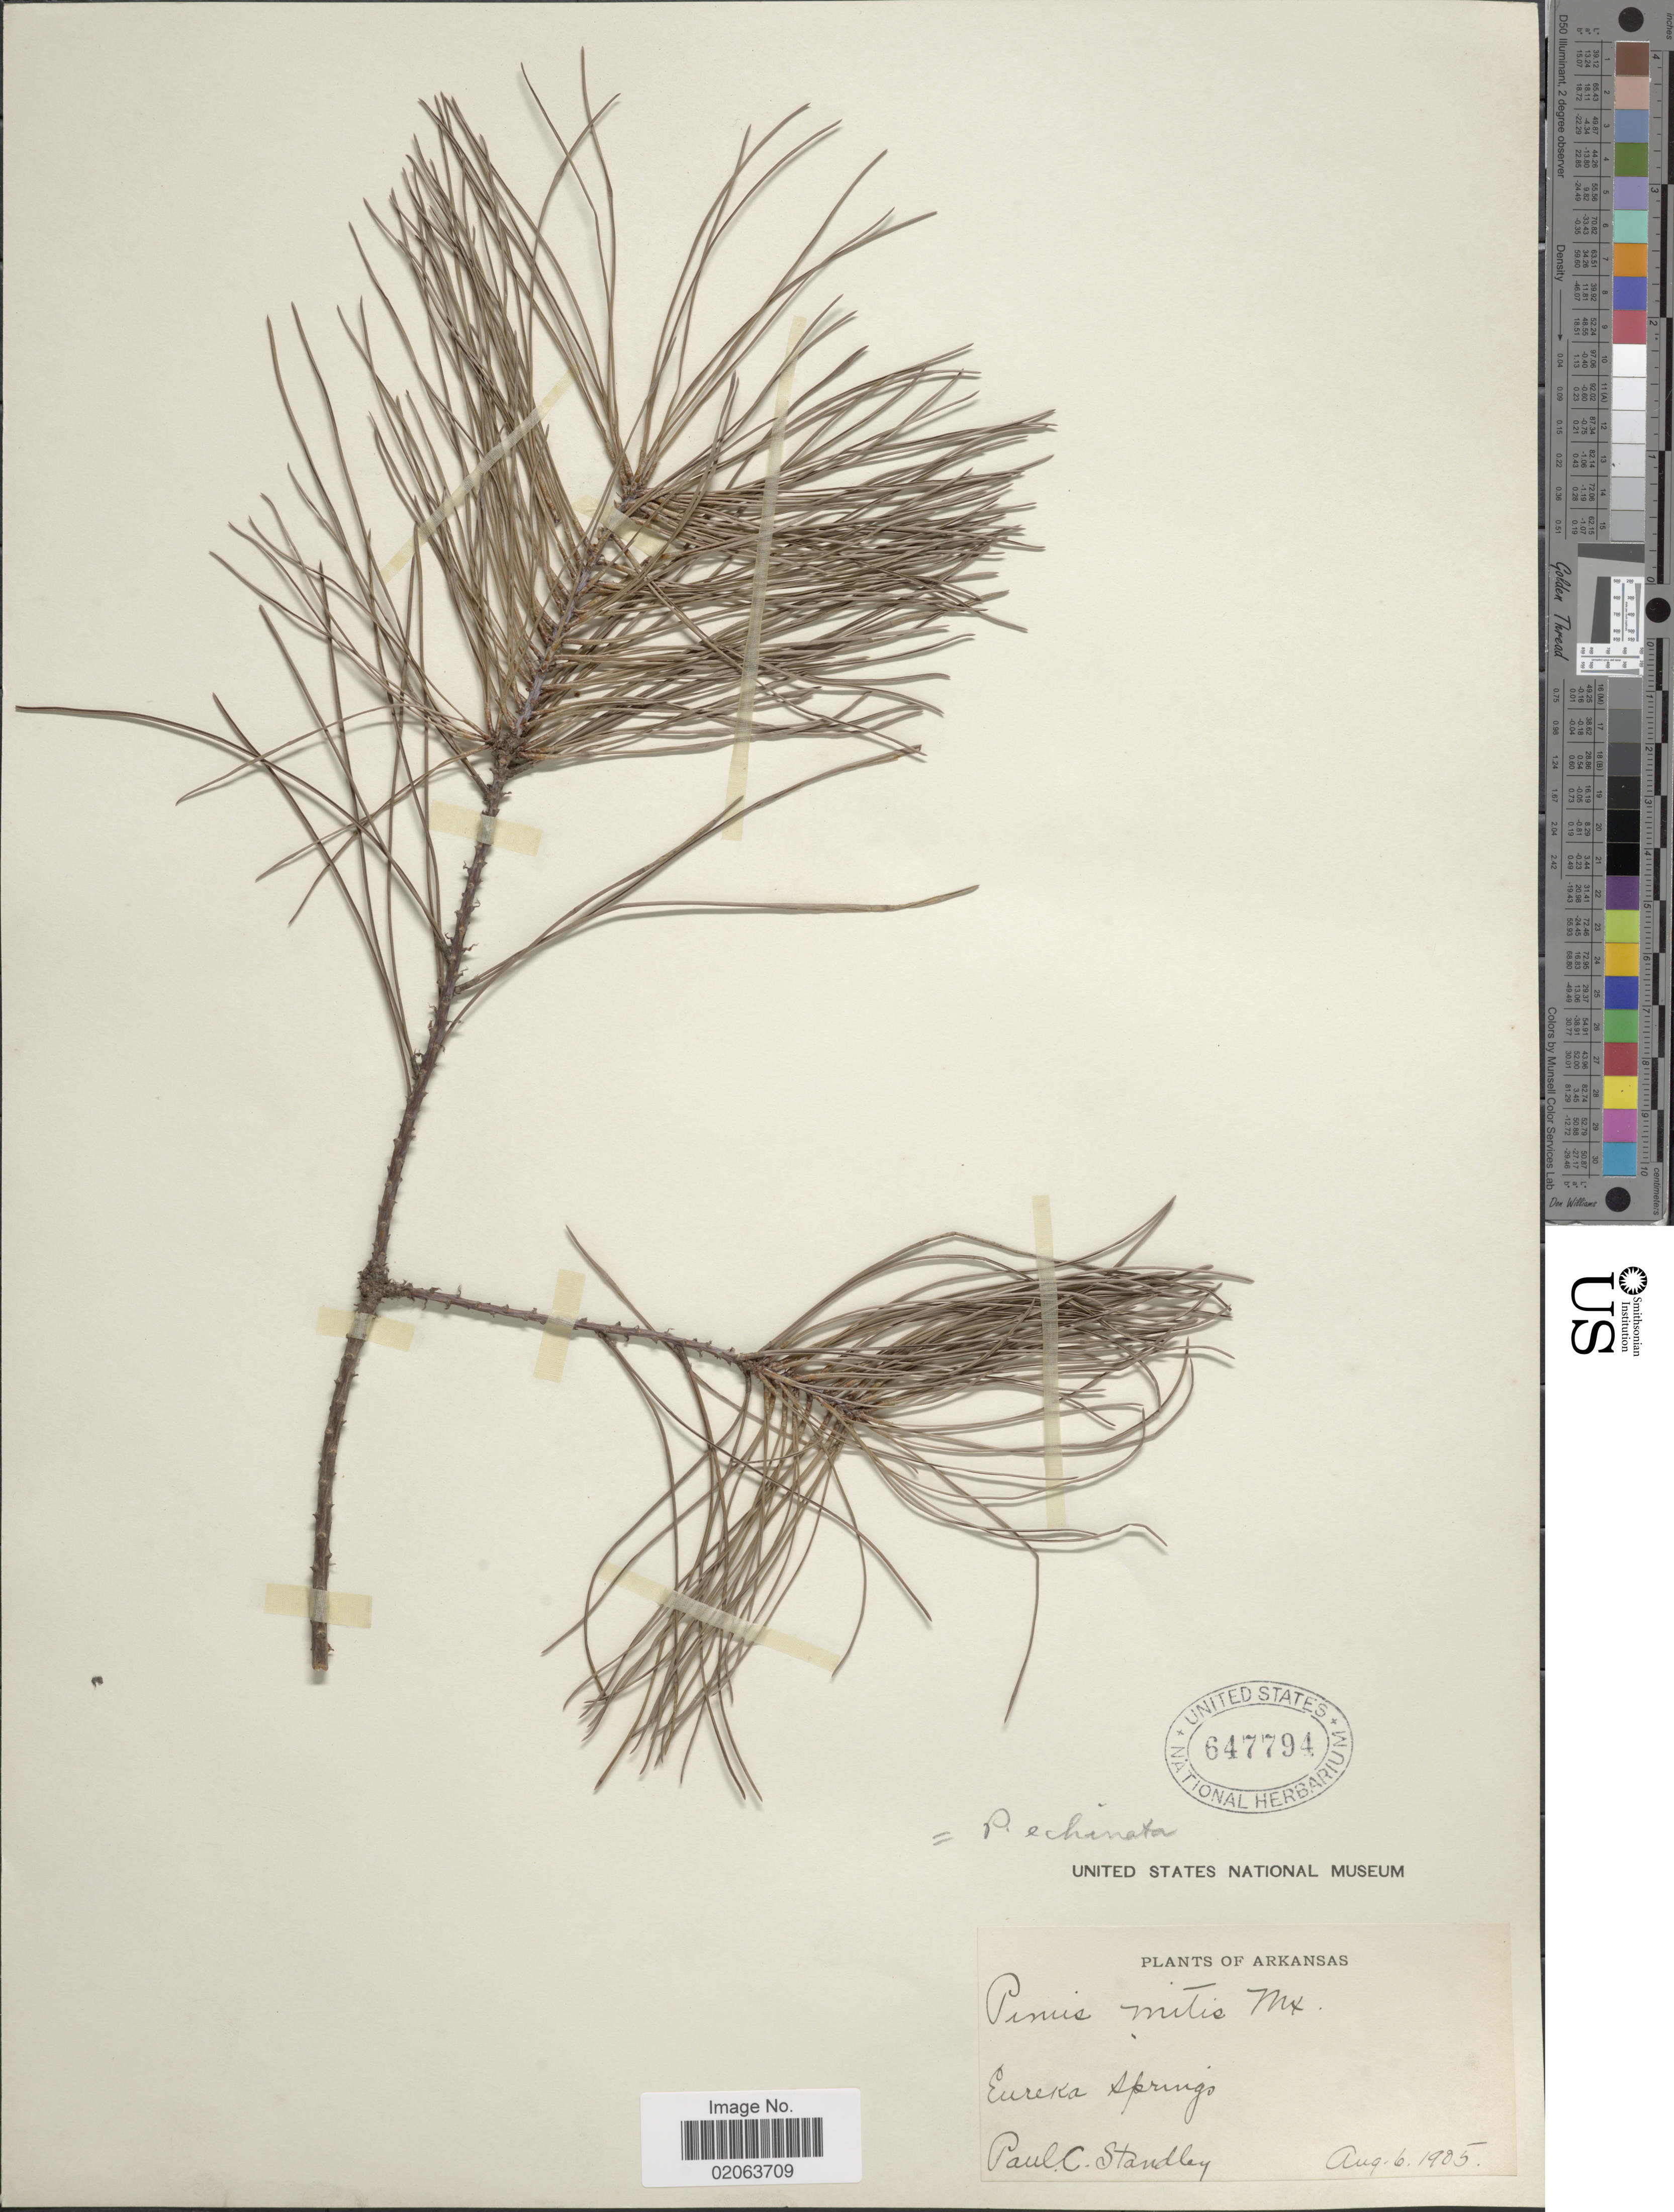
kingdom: Plantae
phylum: Tracheophyta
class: Pinopsida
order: Pinales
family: Pinaceae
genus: Pinus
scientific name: Pinus echinata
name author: Mill.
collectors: P. C. Standley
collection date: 1905-08-06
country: United States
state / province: Arkansas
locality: Eureka Springs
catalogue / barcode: US 647794